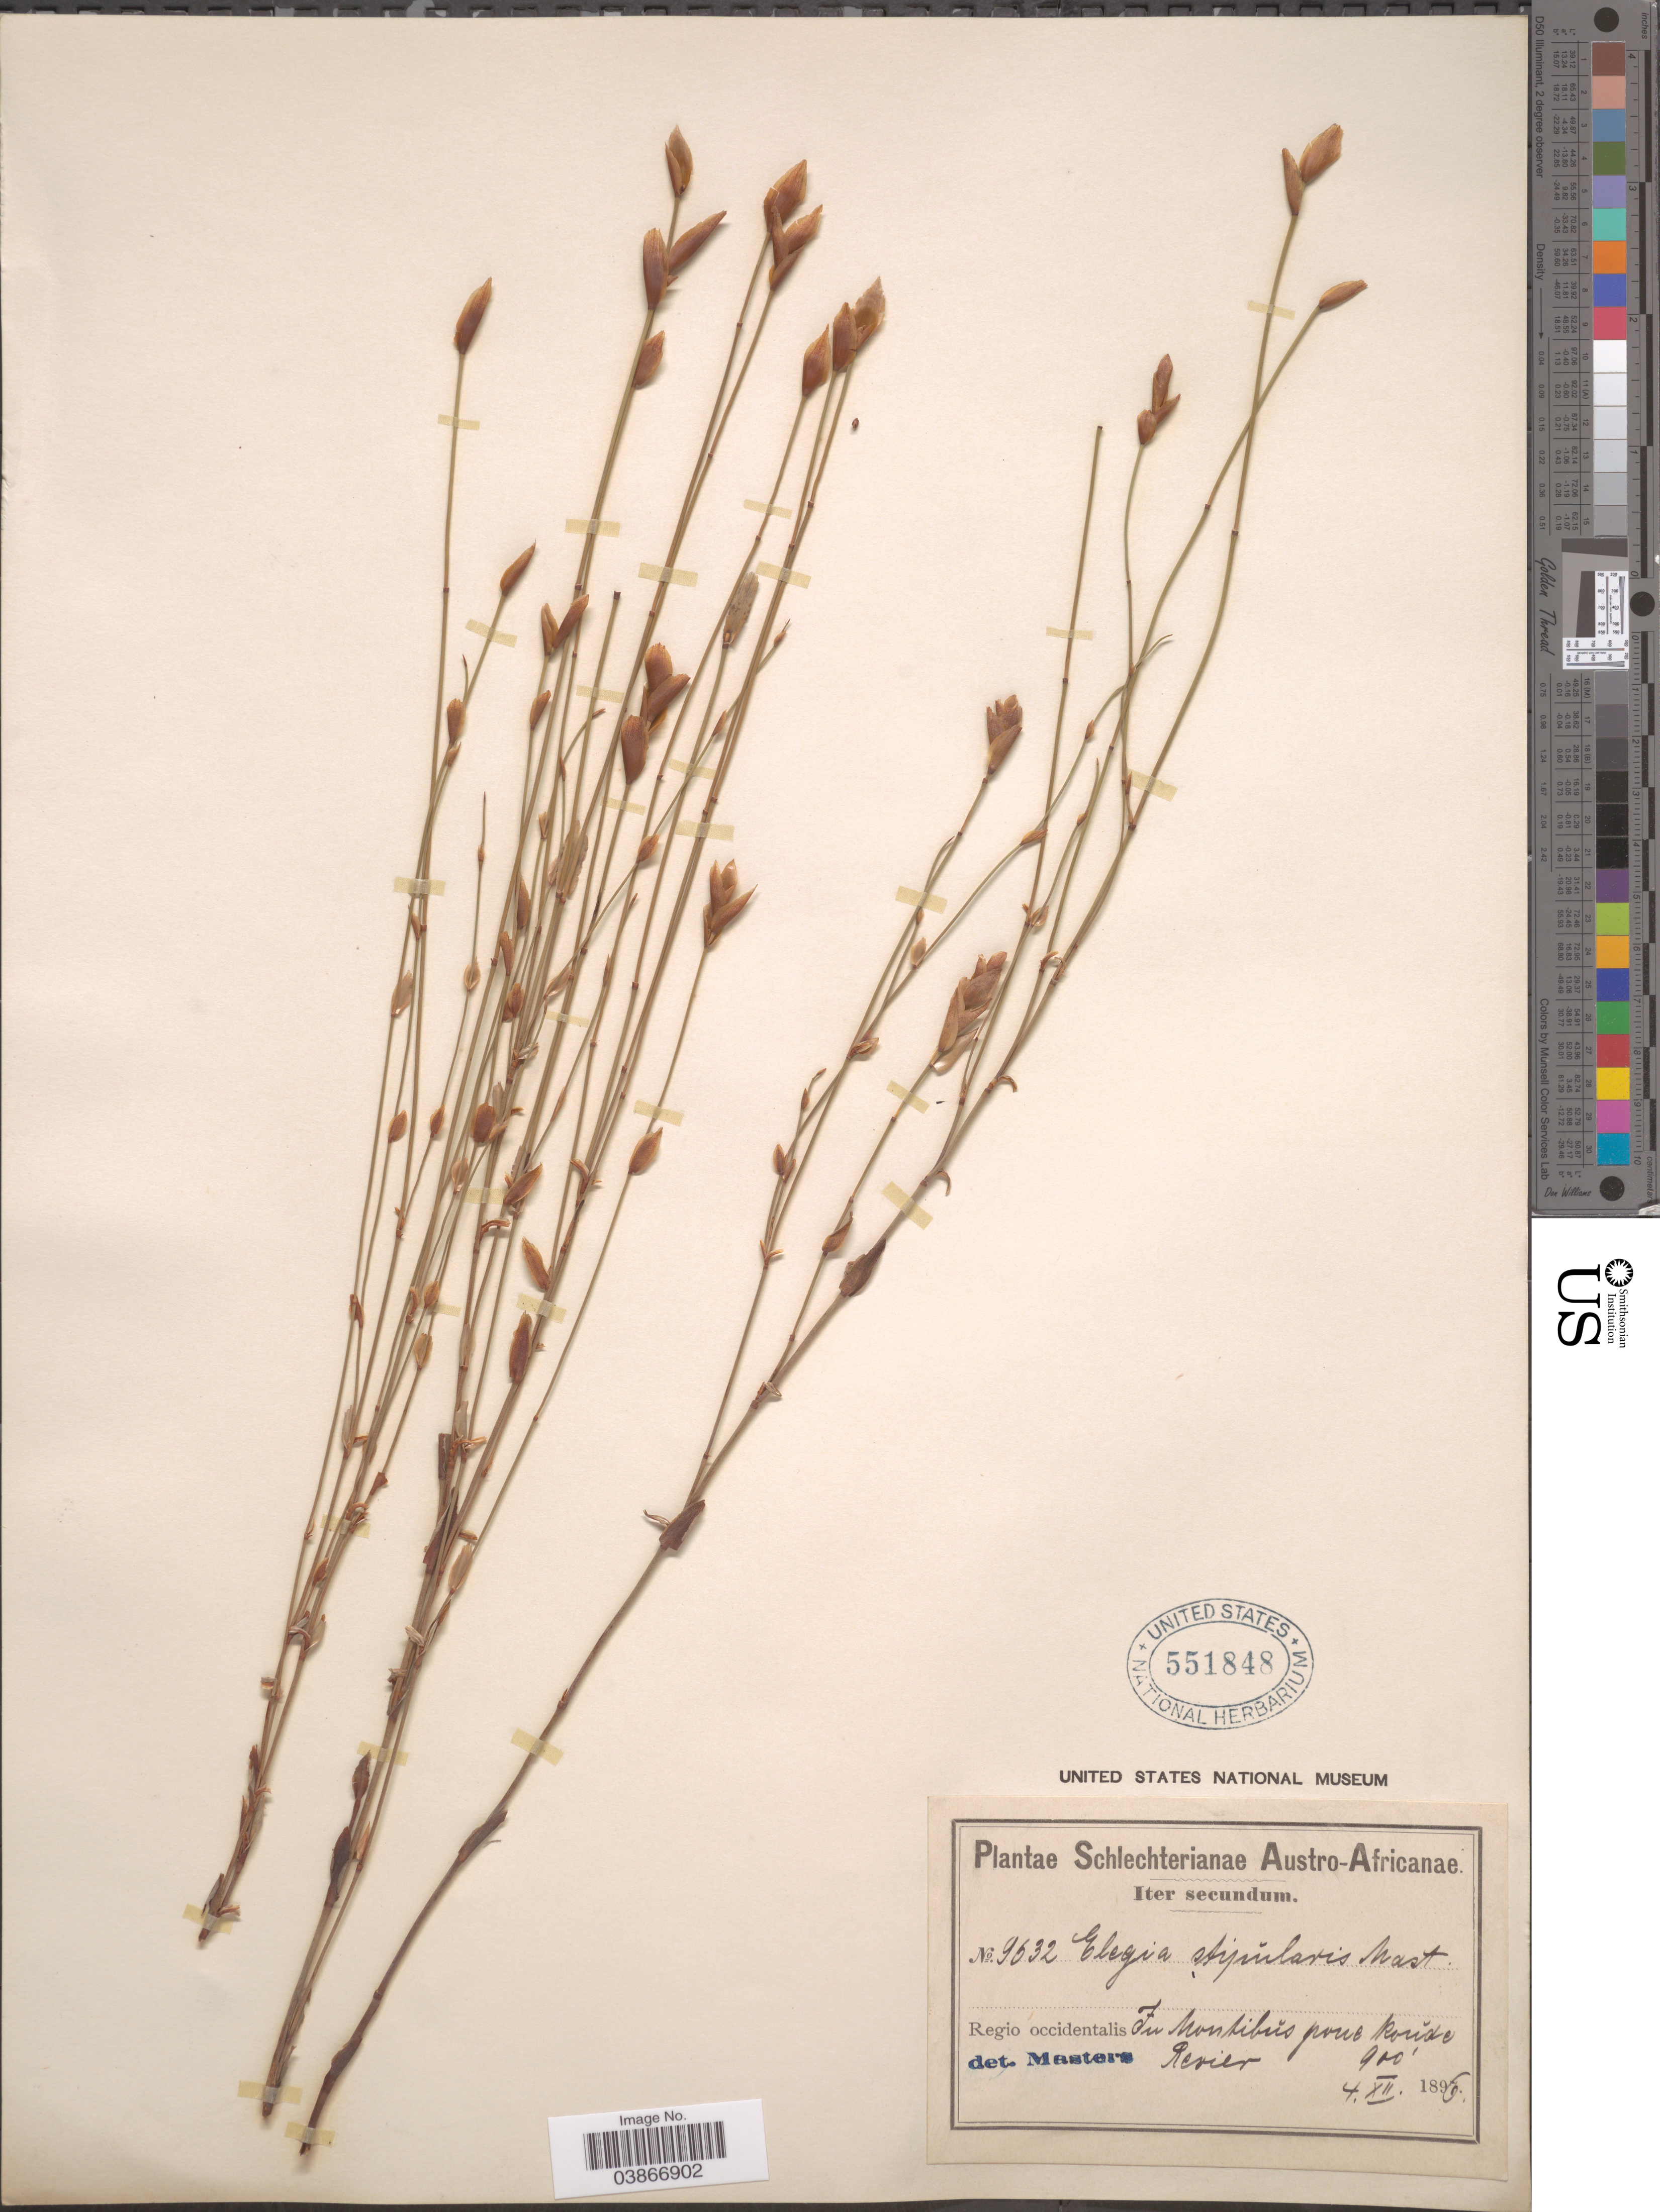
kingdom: Plantae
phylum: Tracheophyta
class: Liliopsida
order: Poales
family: Restionaceae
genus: Elegia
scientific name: Elegia stipularis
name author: Mast.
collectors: Schlechter, --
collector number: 9632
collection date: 1896-12-04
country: South Africa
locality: Austro-Africanae. Regio occidentalis. In Montibŭs pone Koŭde Revier.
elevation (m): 274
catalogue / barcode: US 551848